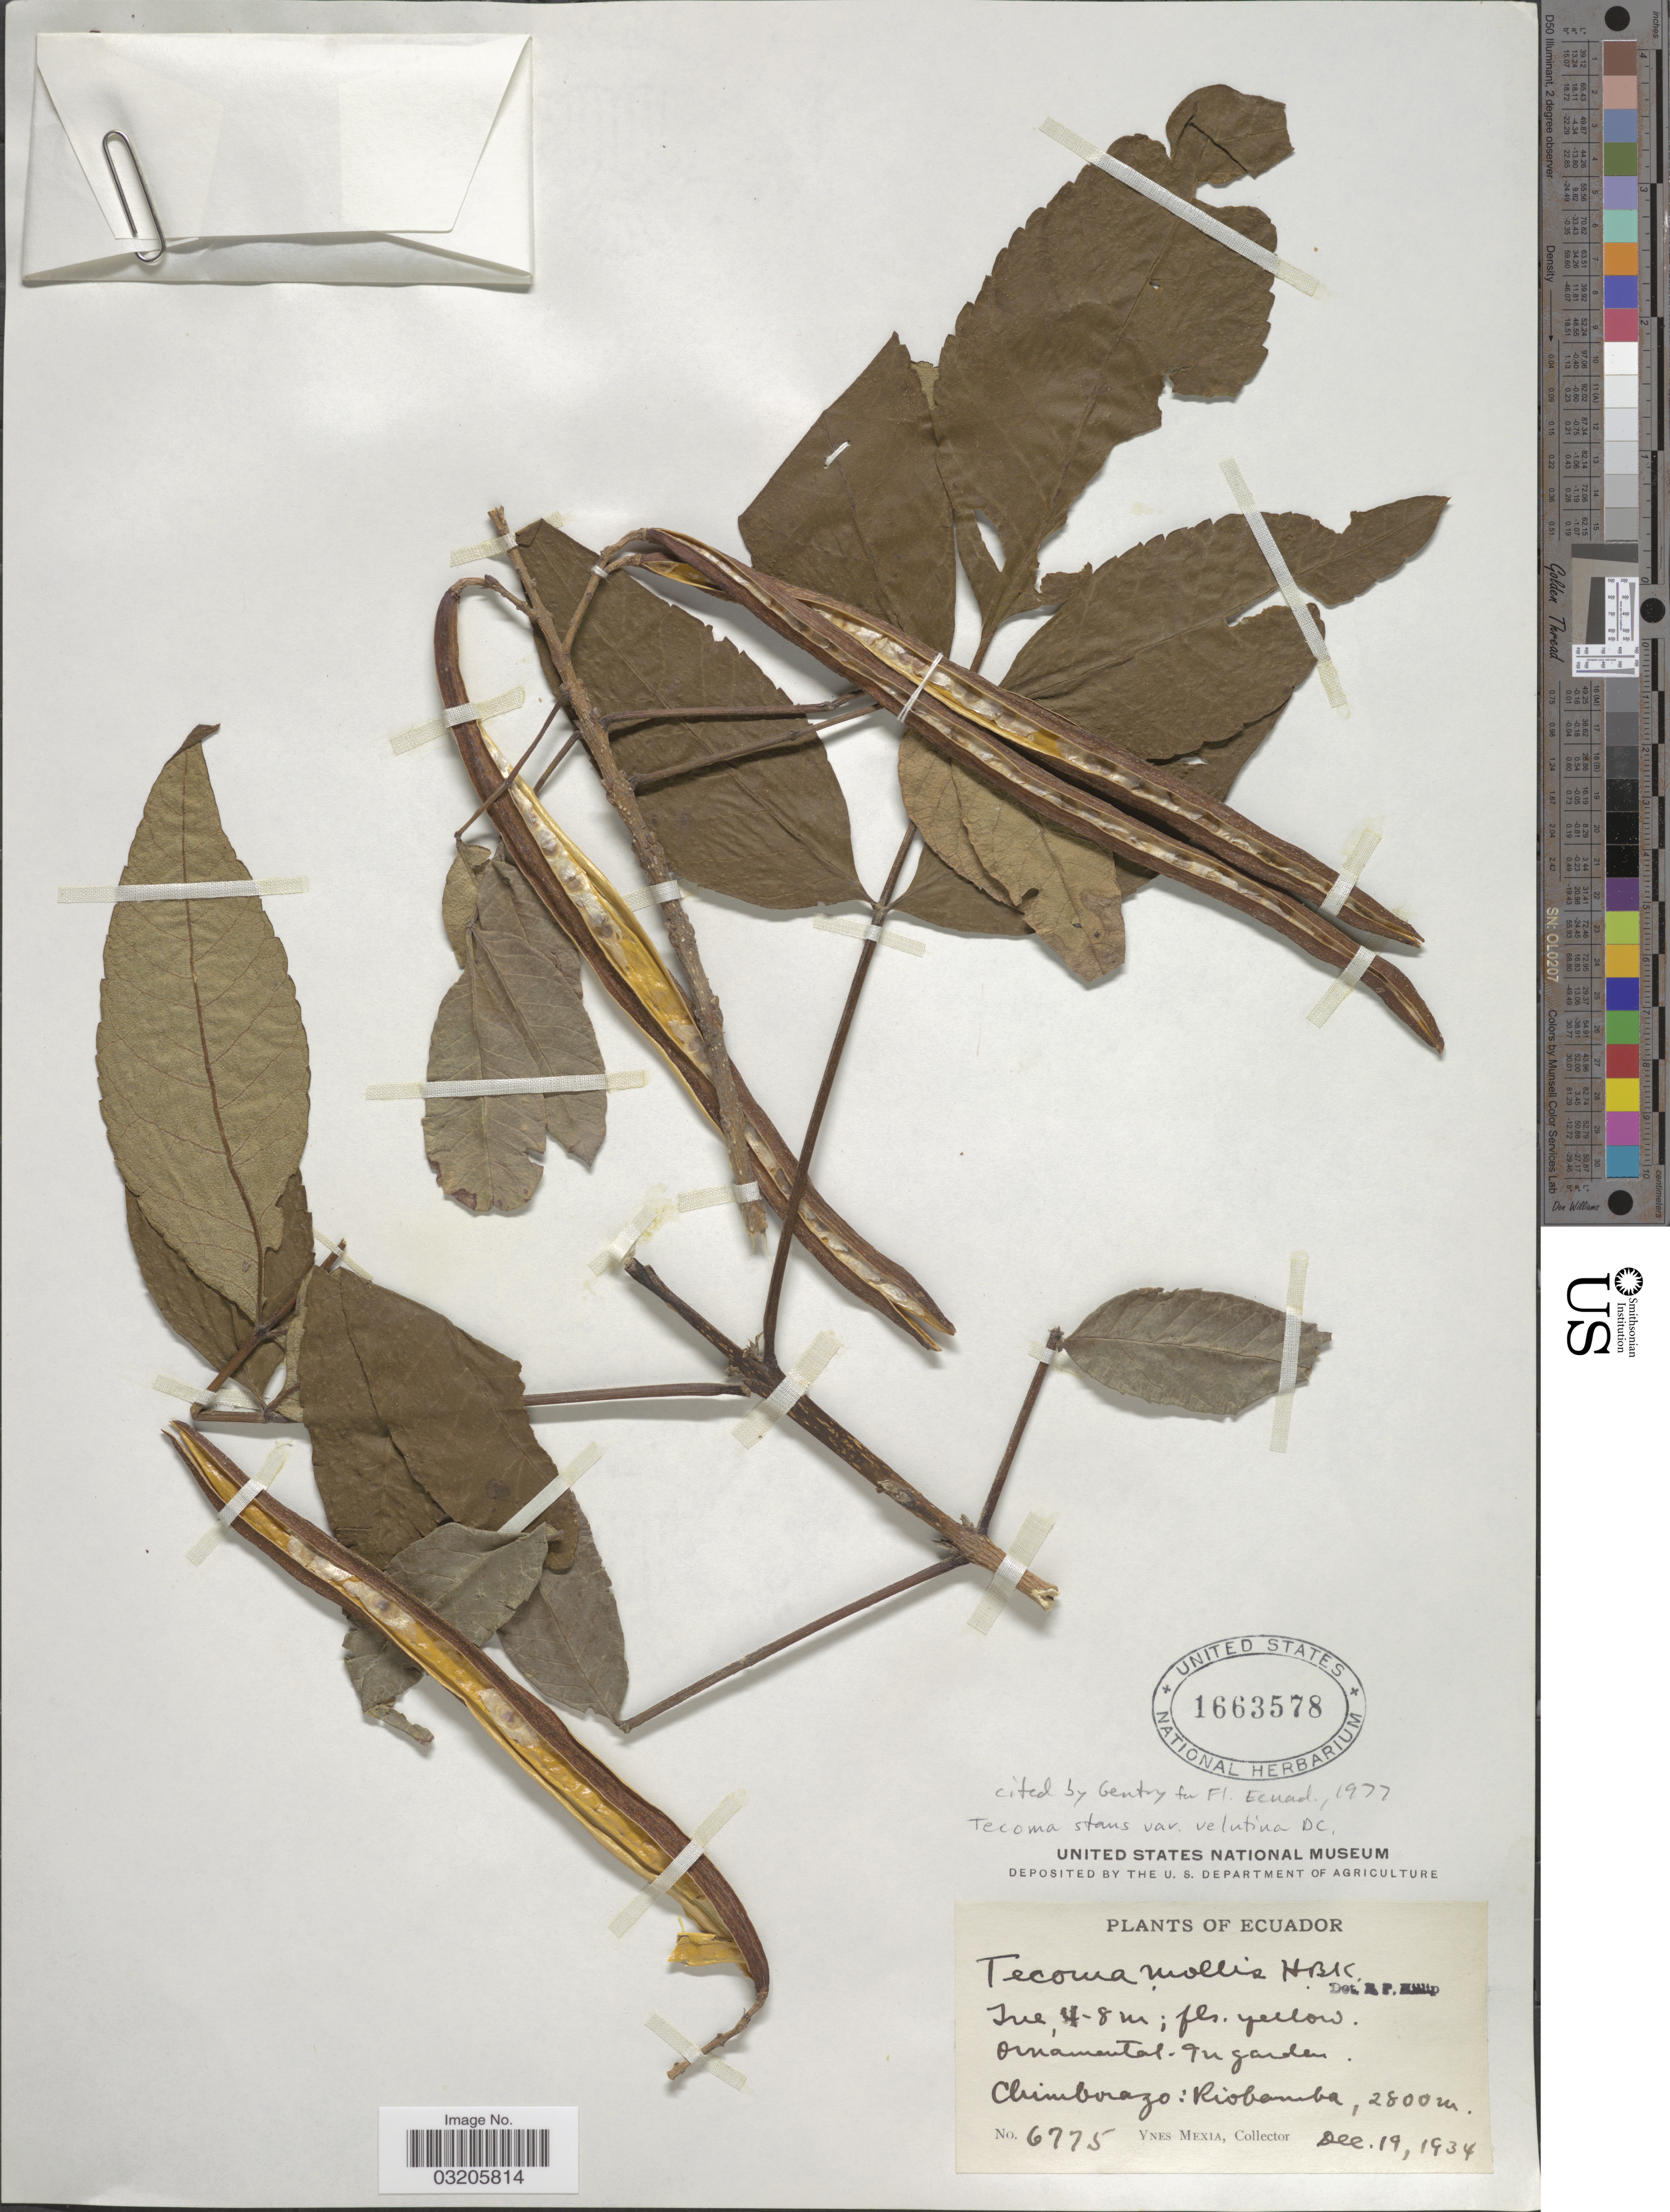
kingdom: Plantae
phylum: Tracheophyta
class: Magnoliopsida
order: Lamiales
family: Bignoniaceae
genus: Tecoma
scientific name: Tecoma stans var. velutina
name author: DC.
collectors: Y. Mexia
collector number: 6775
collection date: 1934-12-19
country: Ecuador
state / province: Chimborazo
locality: Riobamba.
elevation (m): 2800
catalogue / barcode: US 1663578